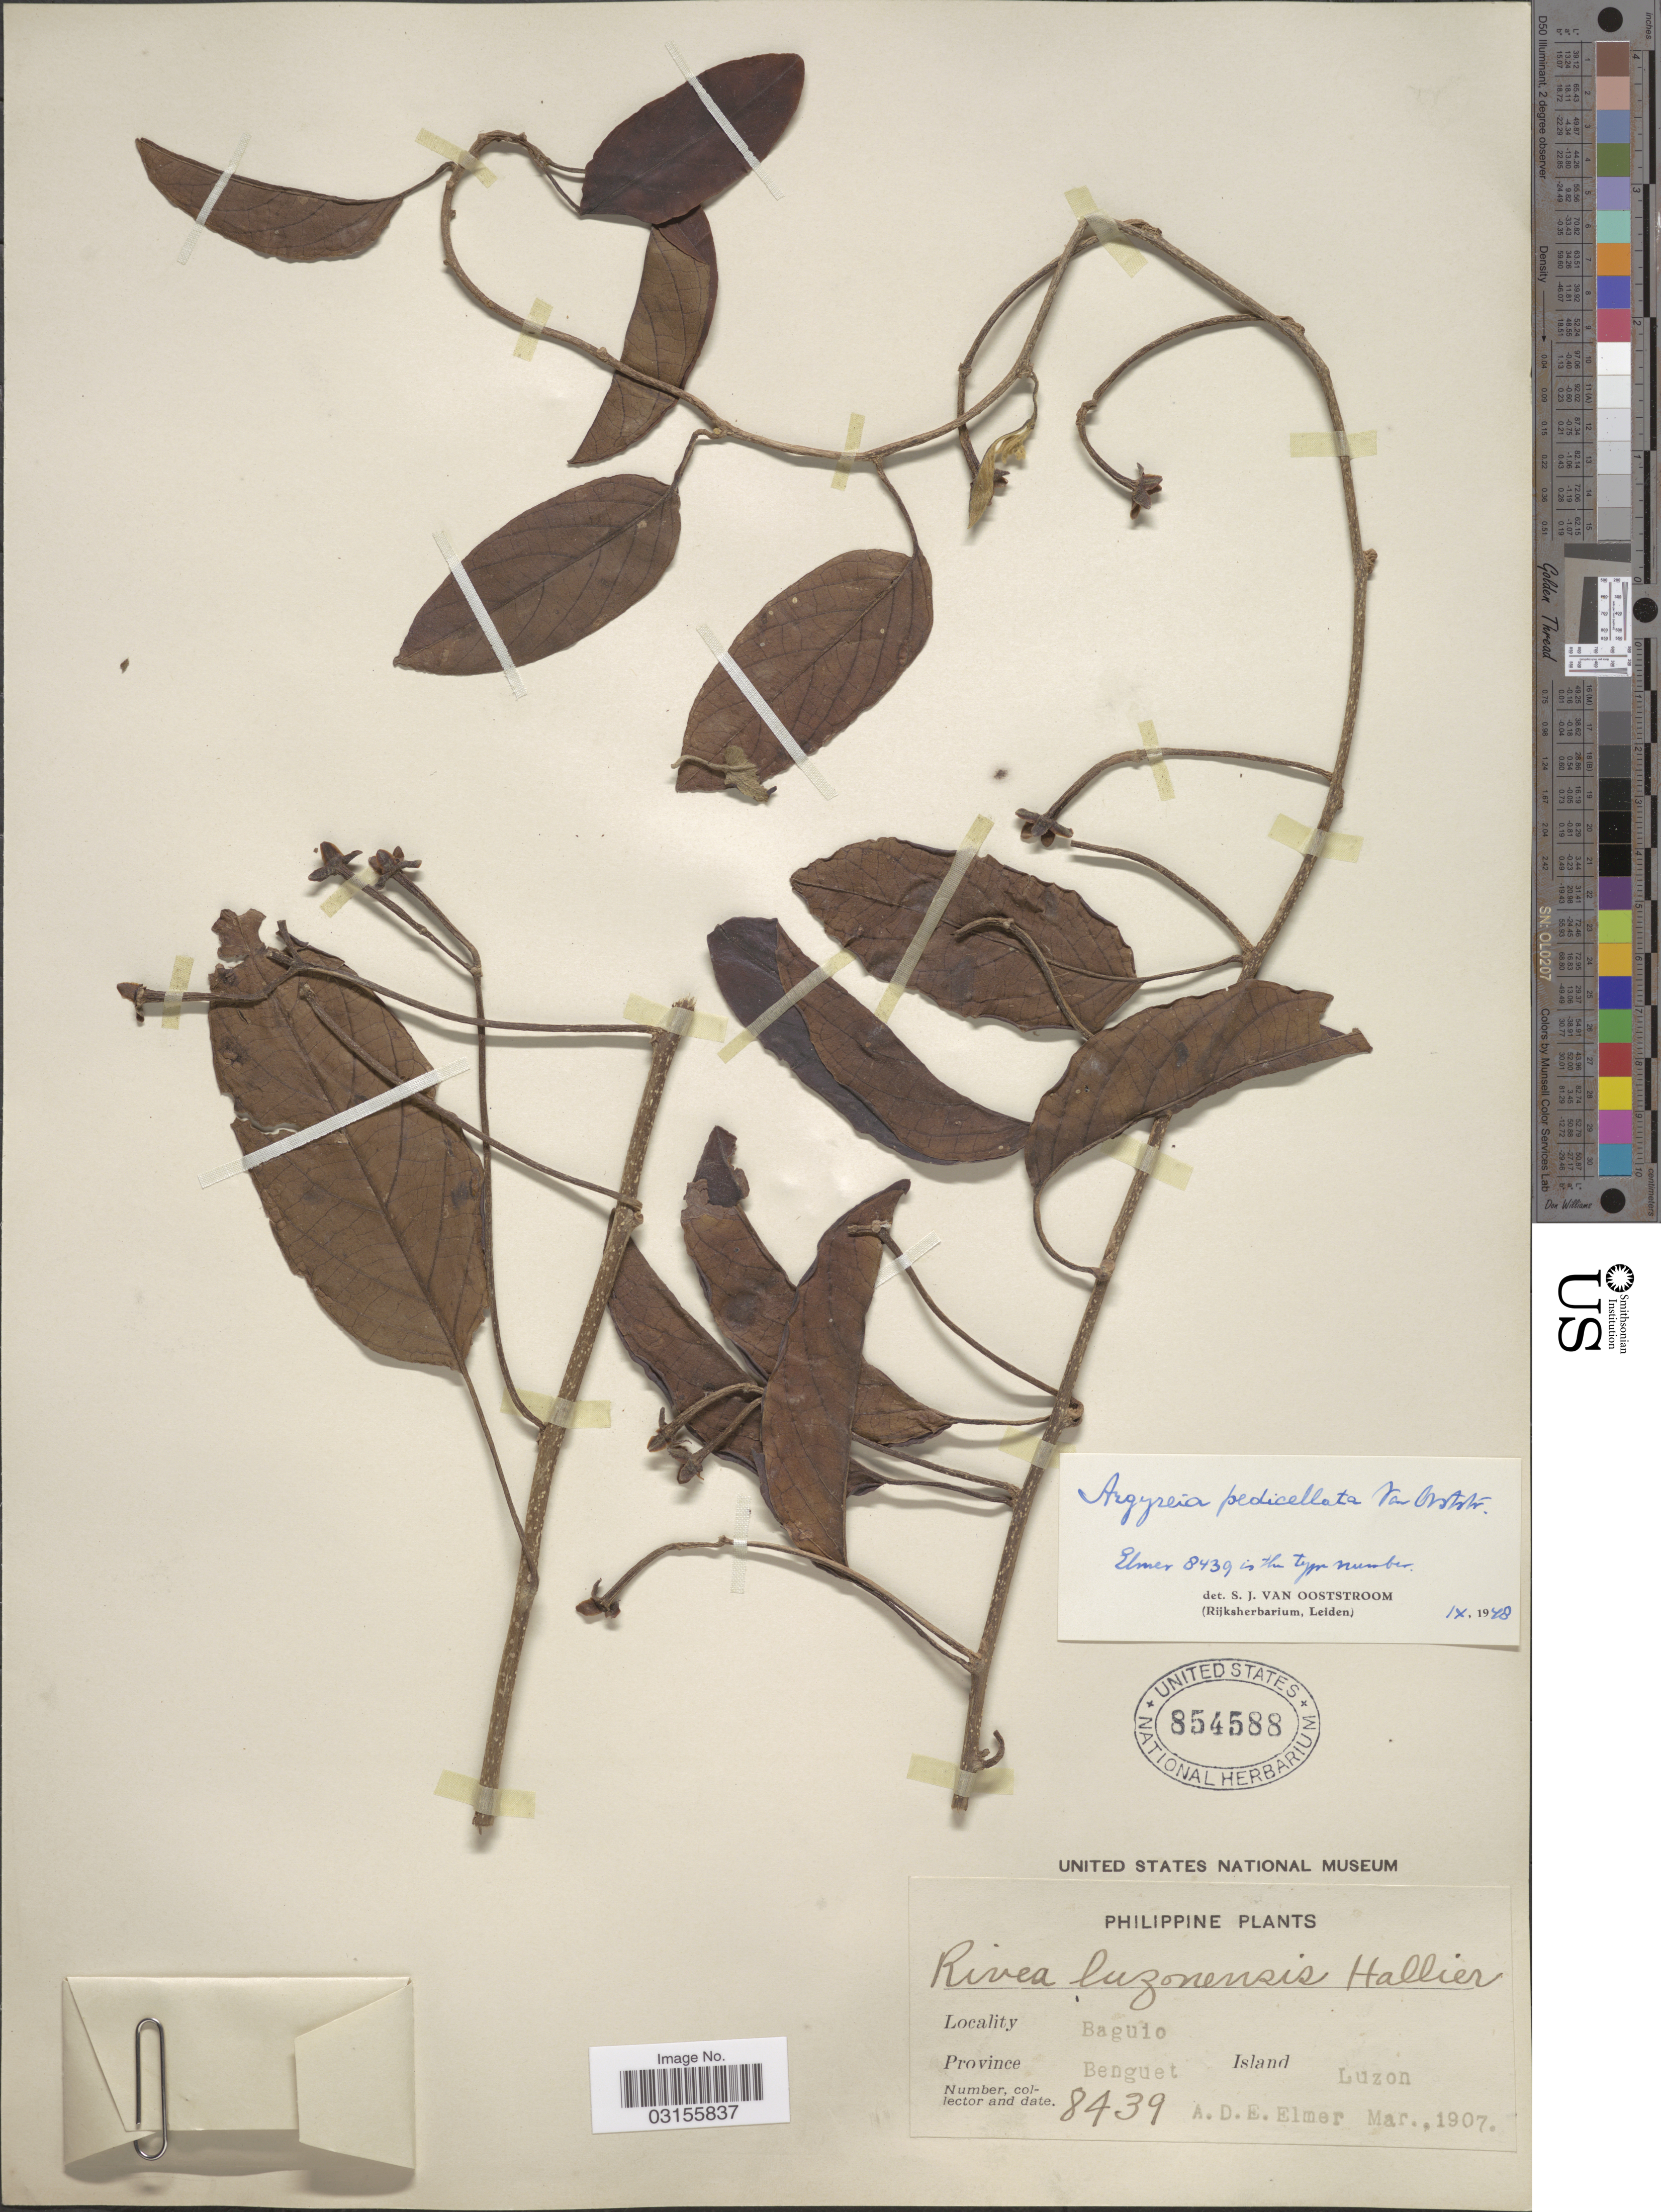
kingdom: Plantae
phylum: Tracheophyta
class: Magnoliopsida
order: Solanales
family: Convolvulaceae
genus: Argyreia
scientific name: Argyreia pedicellata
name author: Ooststr.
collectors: A. D. E. Elmer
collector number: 8439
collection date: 1907-03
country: Philippines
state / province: Cordillera (Administrative Region)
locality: Baguio. Province Benguet. Island Luzon.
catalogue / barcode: US 854588